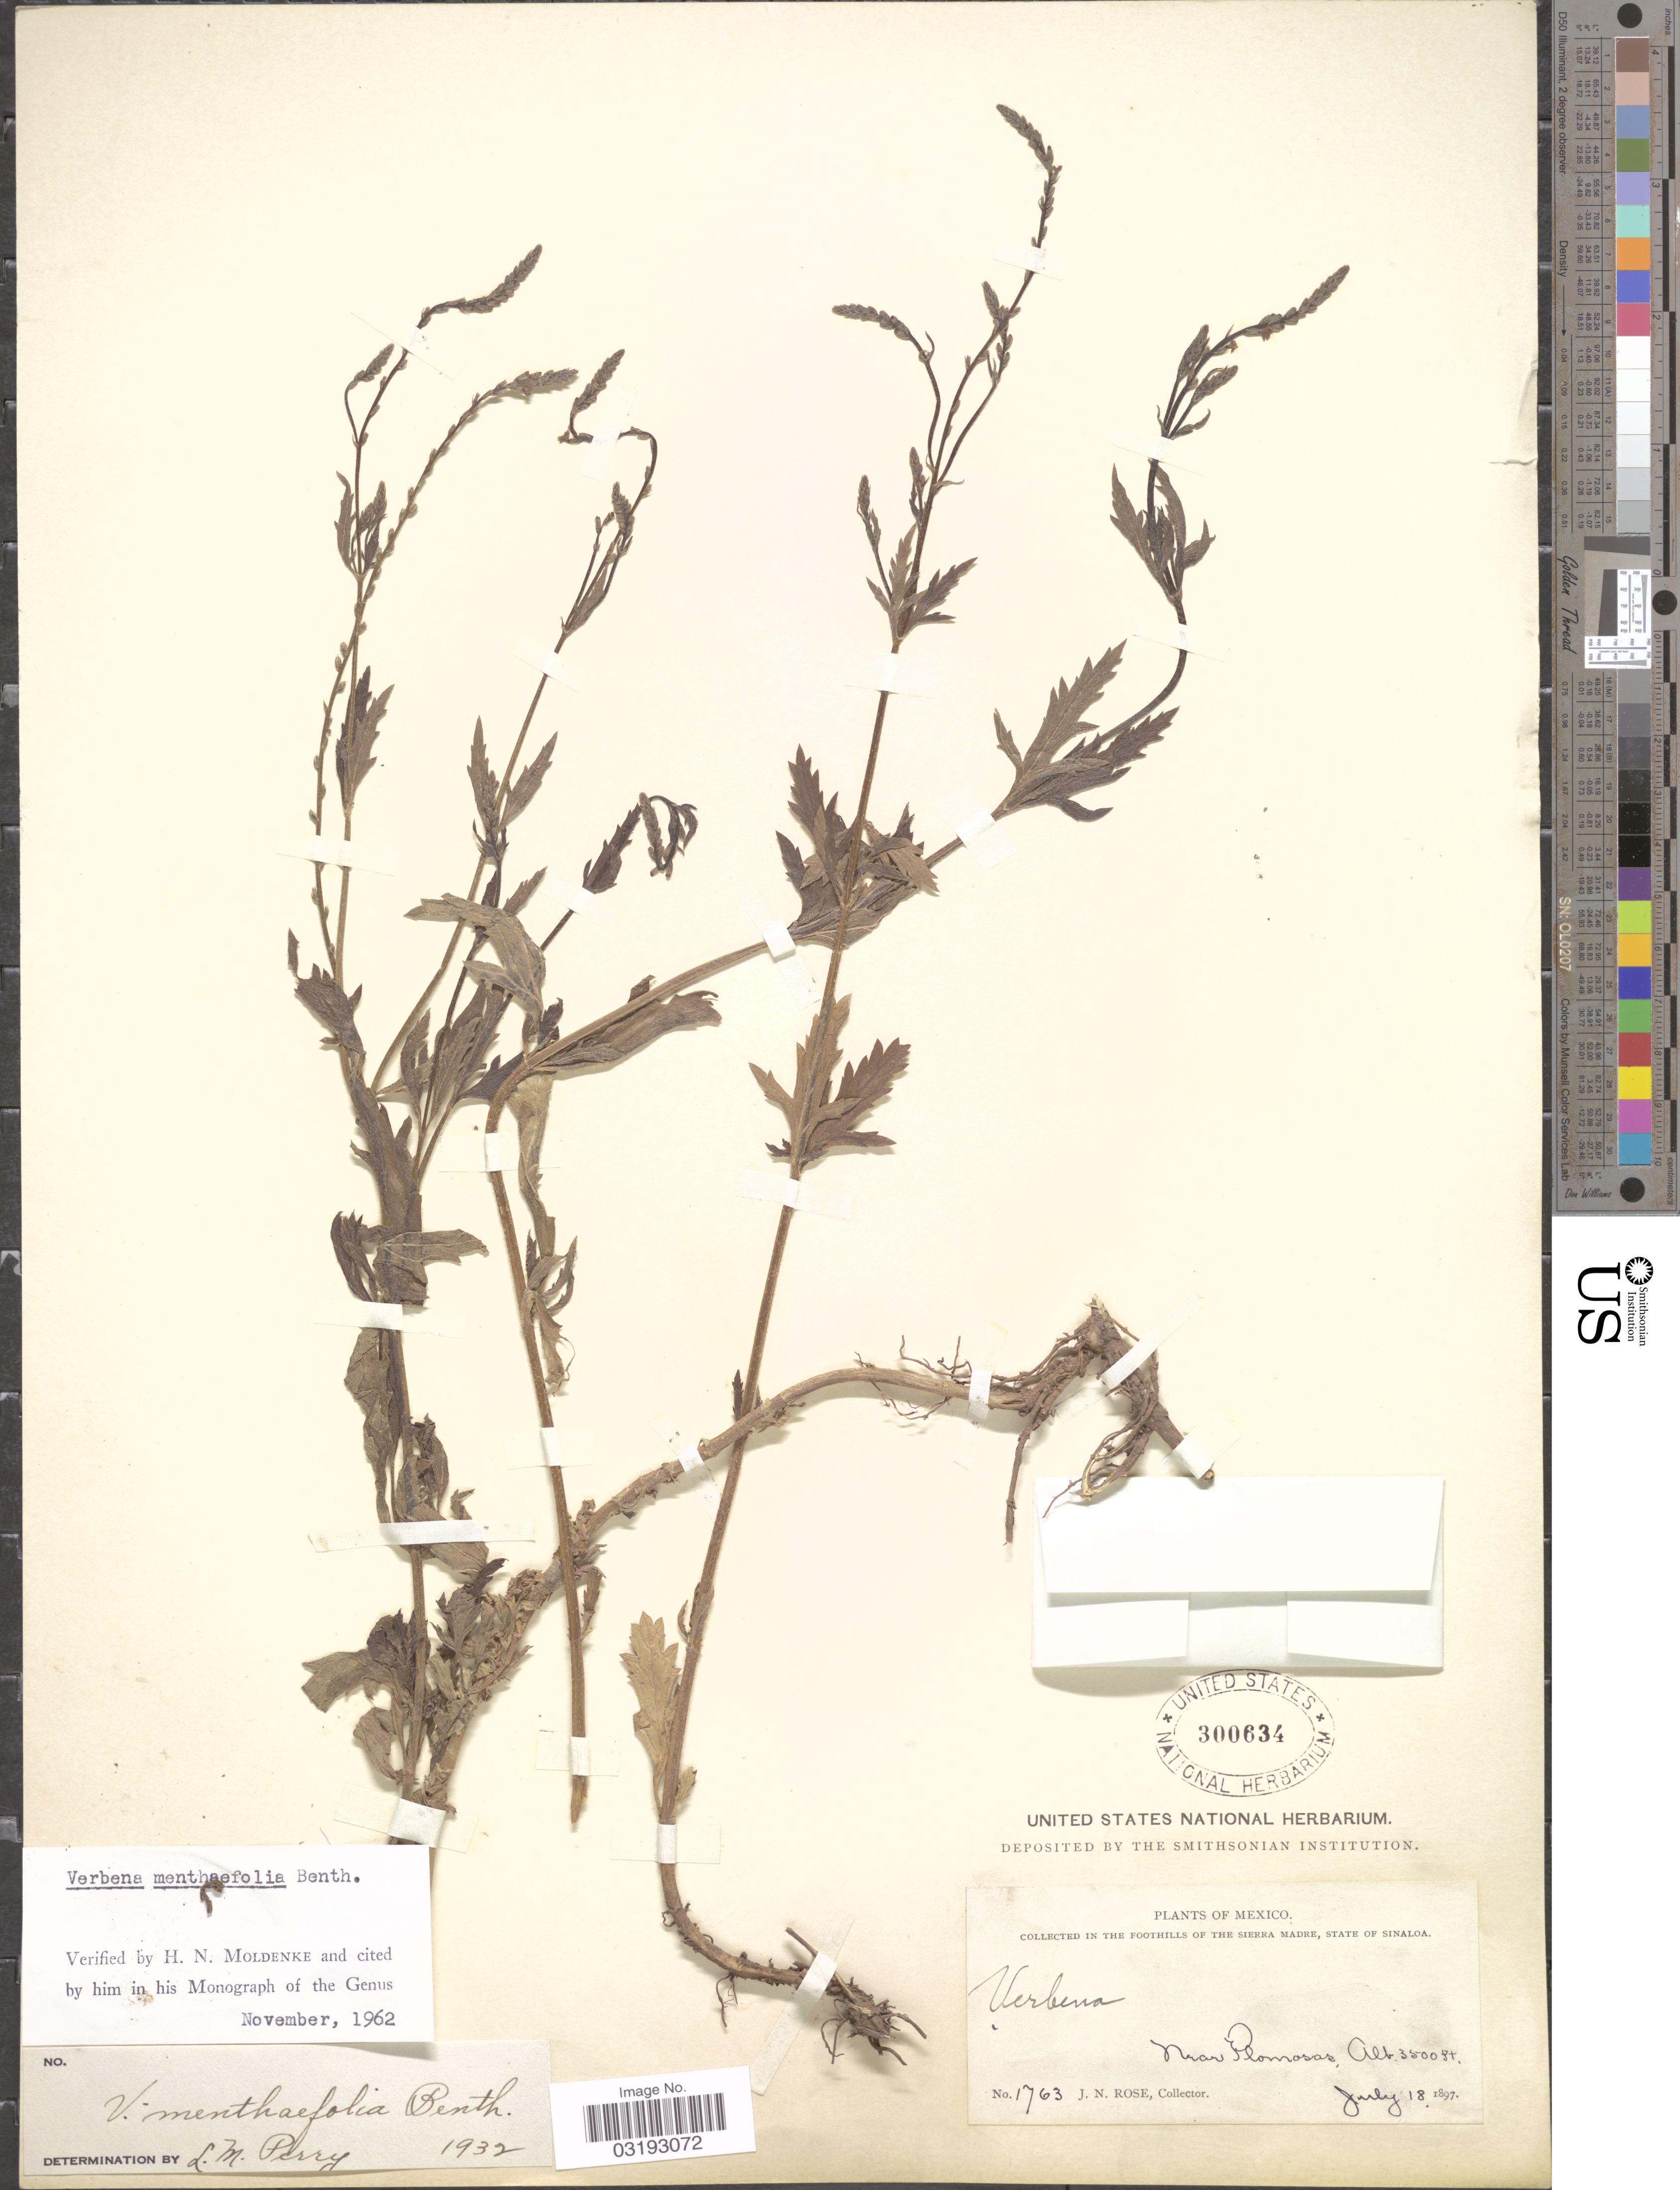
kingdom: Plantae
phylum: Tracheophyta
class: Magnoliopsida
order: Lamiales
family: Verbenaceae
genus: Verbena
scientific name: Verbena menthaefolia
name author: Benth.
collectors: J. N. Rose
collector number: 1763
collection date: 1897-07-18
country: Mexico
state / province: Sinaloa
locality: In the foothills of the Sierra Madre. Near Plomosas.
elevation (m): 1067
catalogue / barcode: US 300634